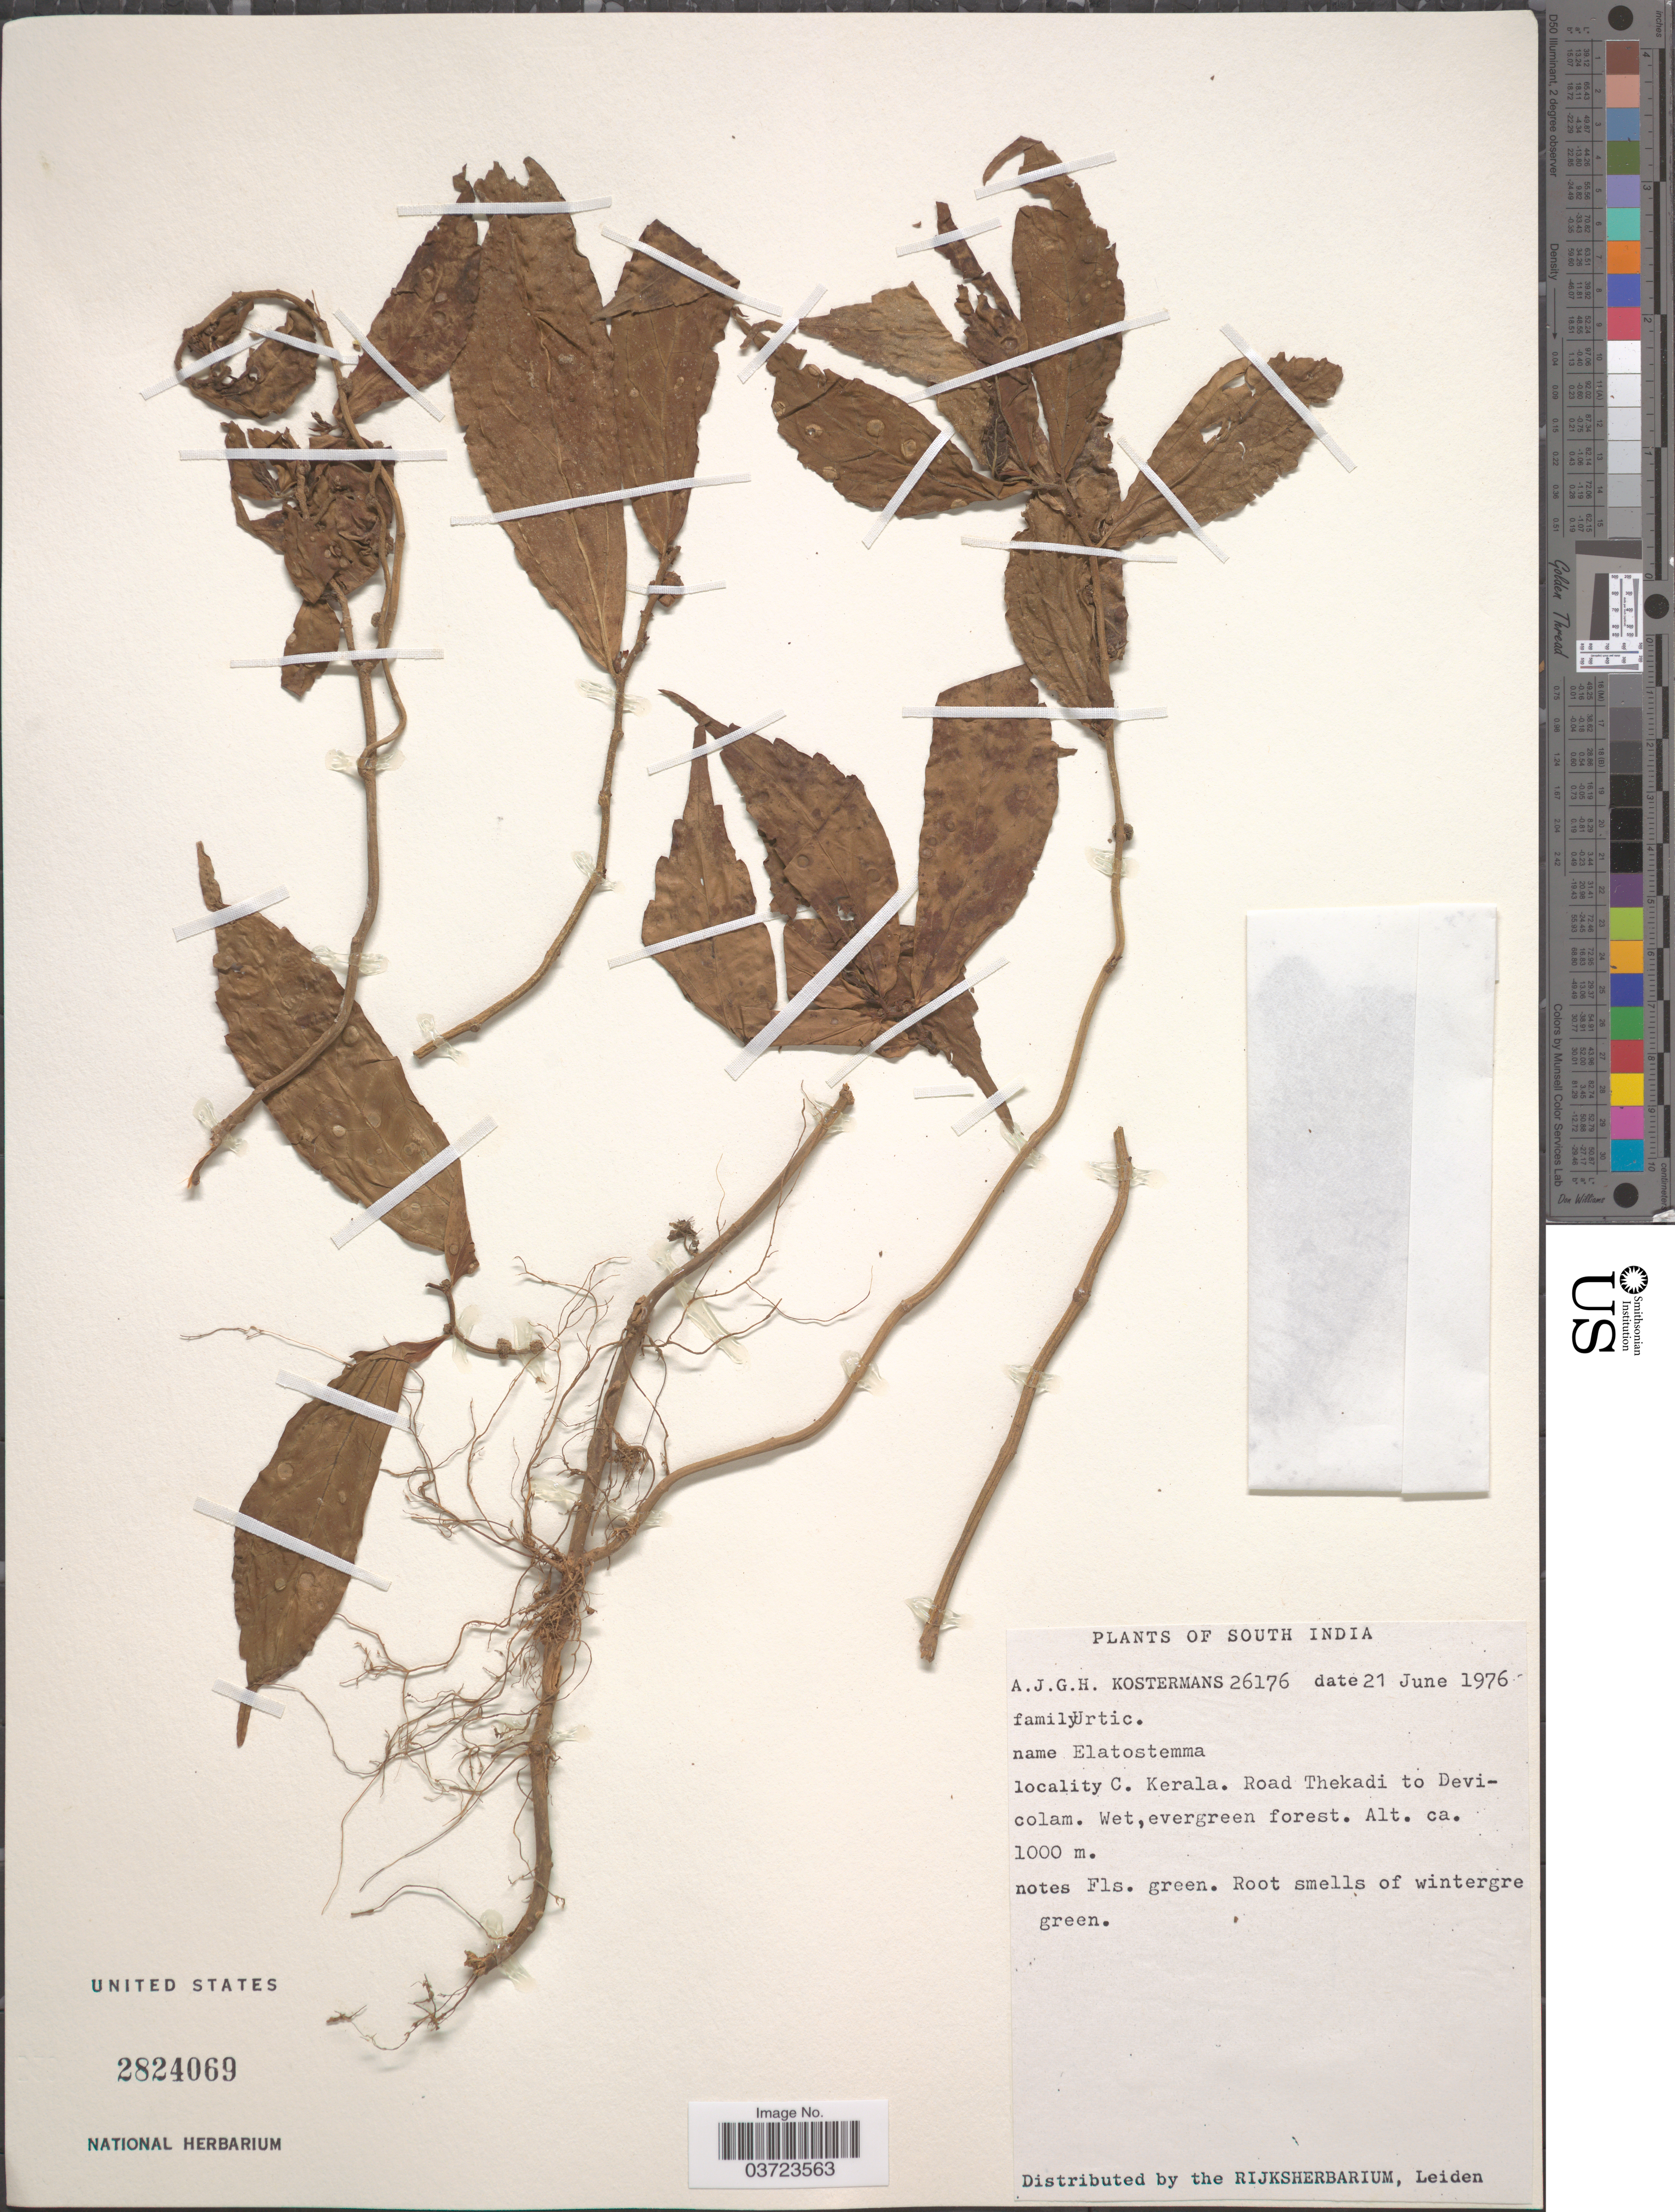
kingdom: Plantae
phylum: Tracheophyta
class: Magnoliopsida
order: Rosales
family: Urticaceae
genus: Elatostema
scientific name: Elatostema sp.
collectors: A. J. G. Kostermans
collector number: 26176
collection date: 1976-06-21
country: India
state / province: Kerala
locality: South India. C. Kerala. Road Thekadi to Devicolam.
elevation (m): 1000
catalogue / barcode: US 2824069